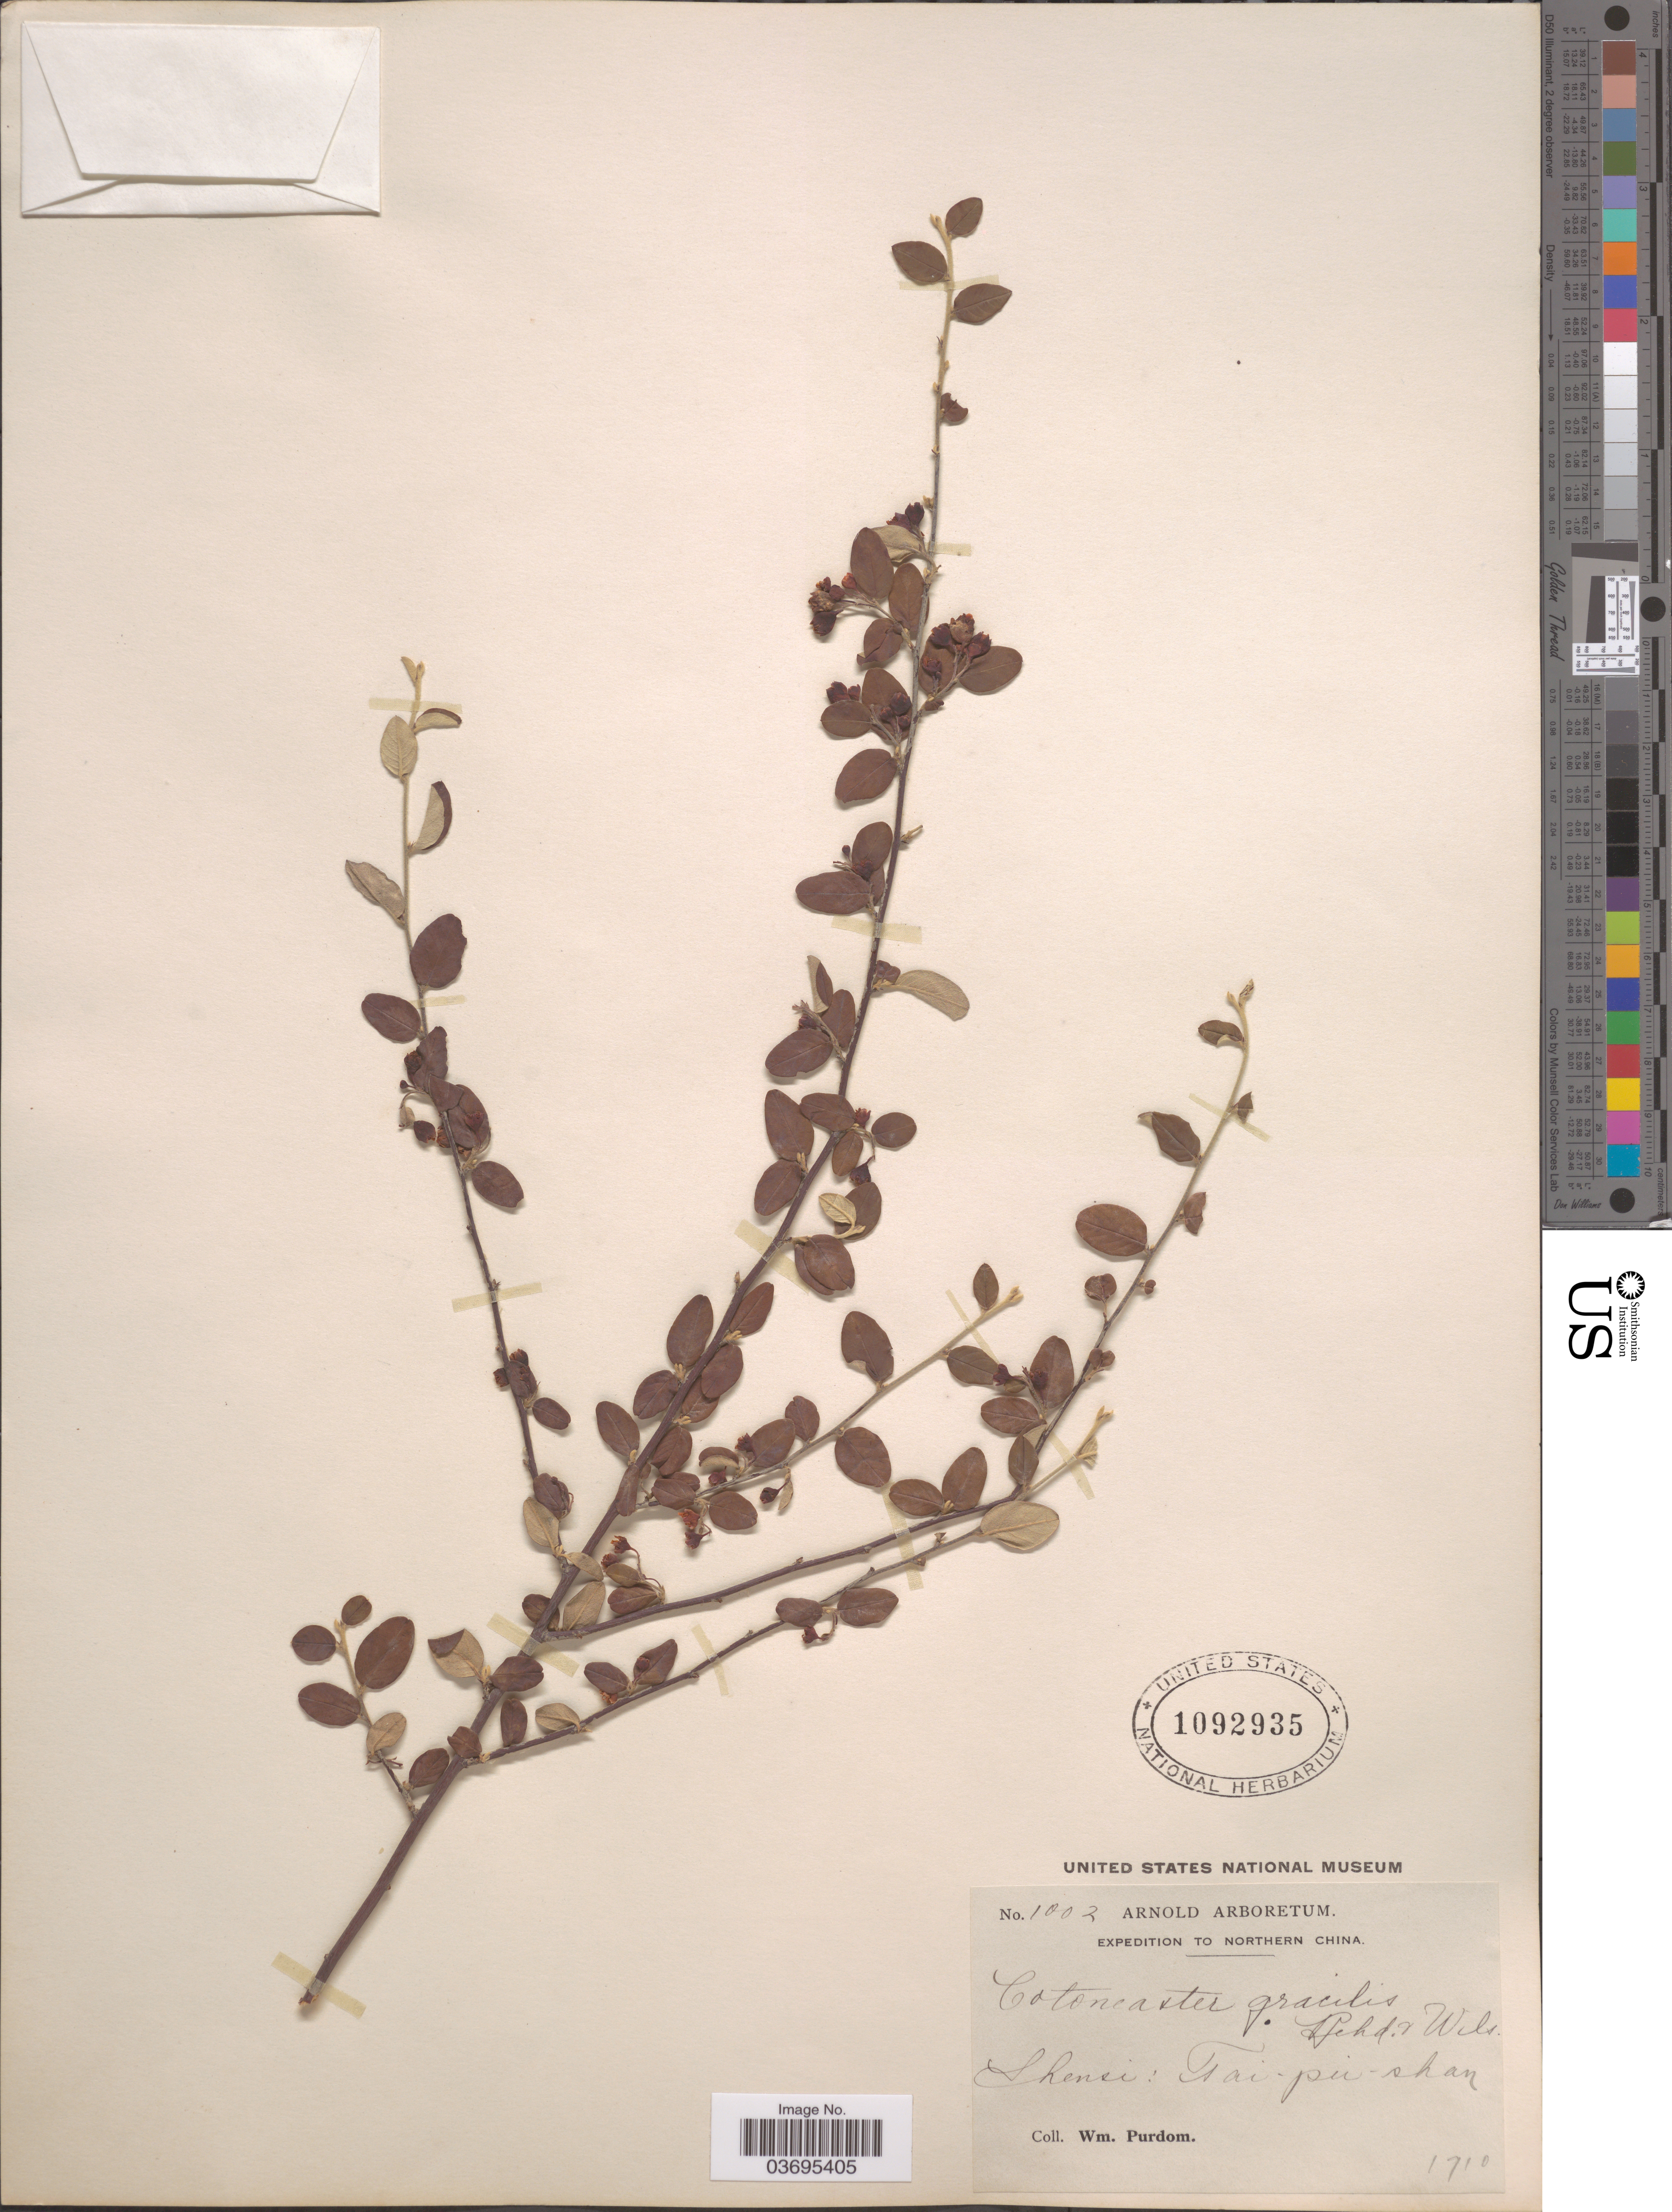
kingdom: Plantae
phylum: Tracheophyta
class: Magnoliopsida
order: Rosales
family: Rosaceae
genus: Cotoneaster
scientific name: Cotoneaster gracilis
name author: Rehder & E.H. Wilson in Sarg.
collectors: W. Purdom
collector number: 1002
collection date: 1910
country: China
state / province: Shaanxi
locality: Northern China. Shensi: Tai-pu-shan.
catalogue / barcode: US 1092935